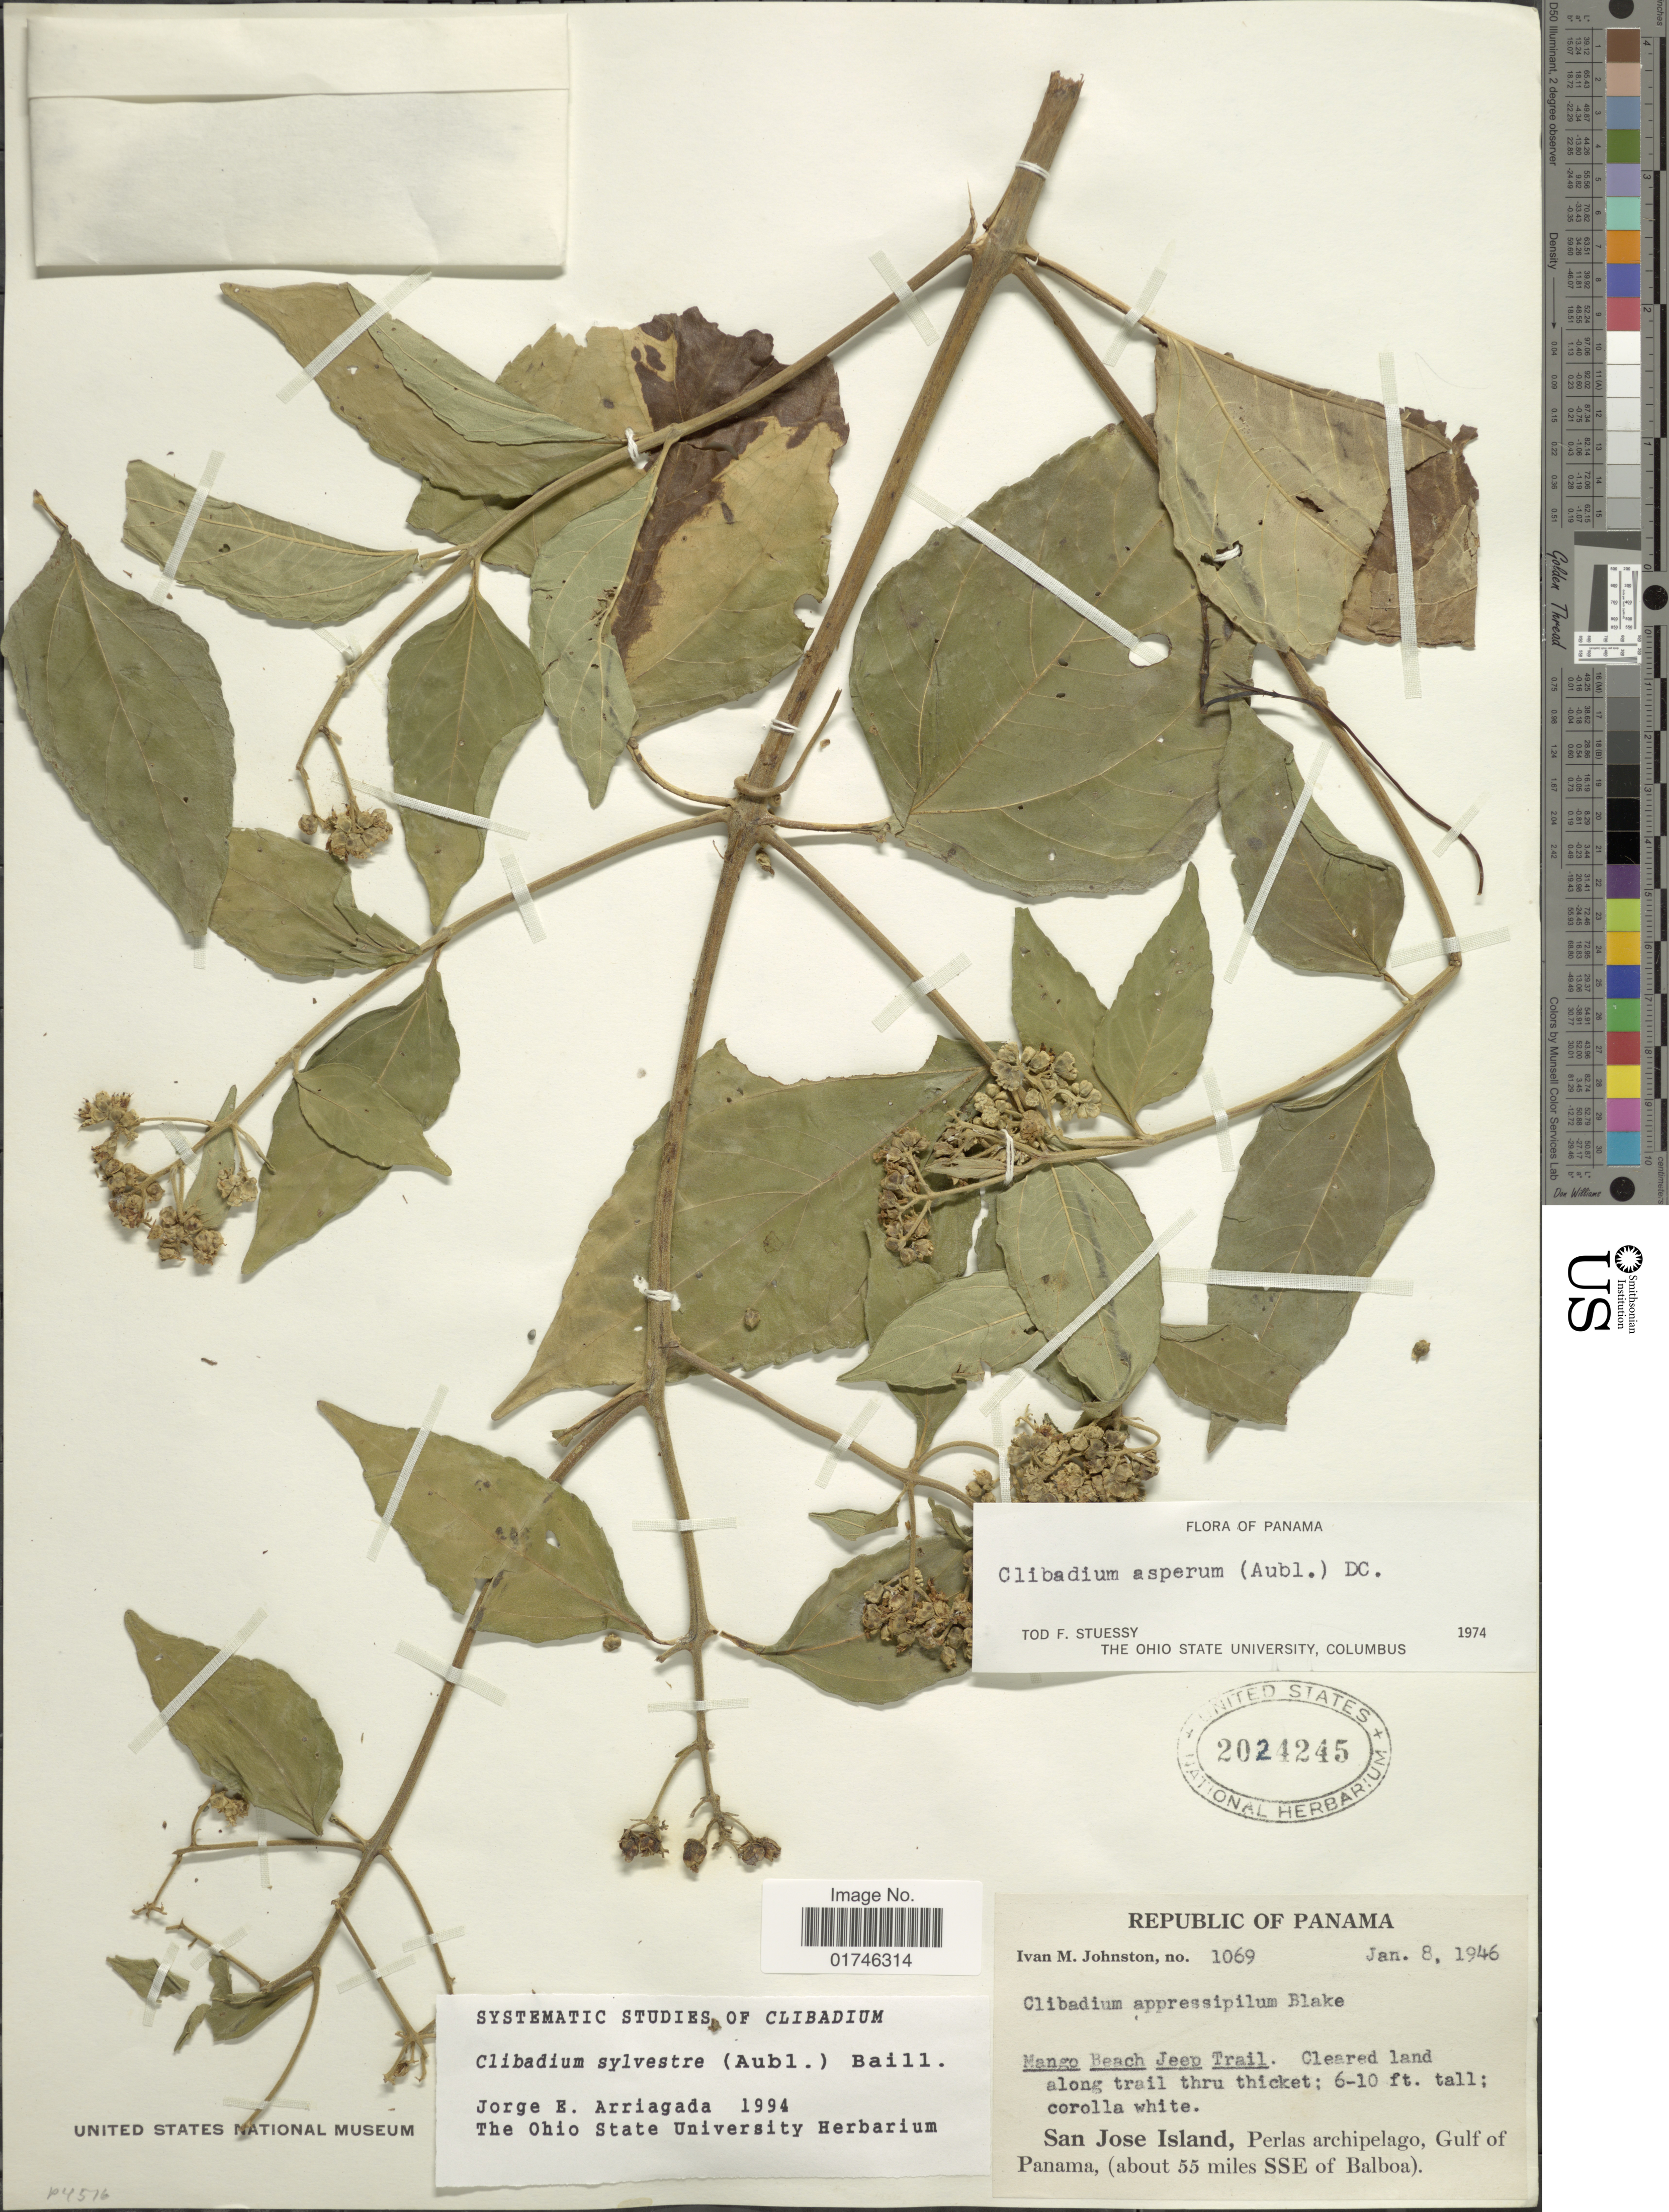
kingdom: Plantae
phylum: Tracheophyta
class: Magnoliopsida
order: Asterales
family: Asteraceae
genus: Clibadium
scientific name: Clibadium sylvestre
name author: (Aubl.) Baill.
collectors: I.M. Johnston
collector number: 1069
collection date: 1946-01-08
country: Panama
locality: Republic of Panama. Mango beach Jeep Trail. Cleared land along trail thru thicket. San Jose Island, Perlas archipelago, Gulf of Panama, (about 55 miles SSE of Balboa).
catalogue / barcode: US 2024245